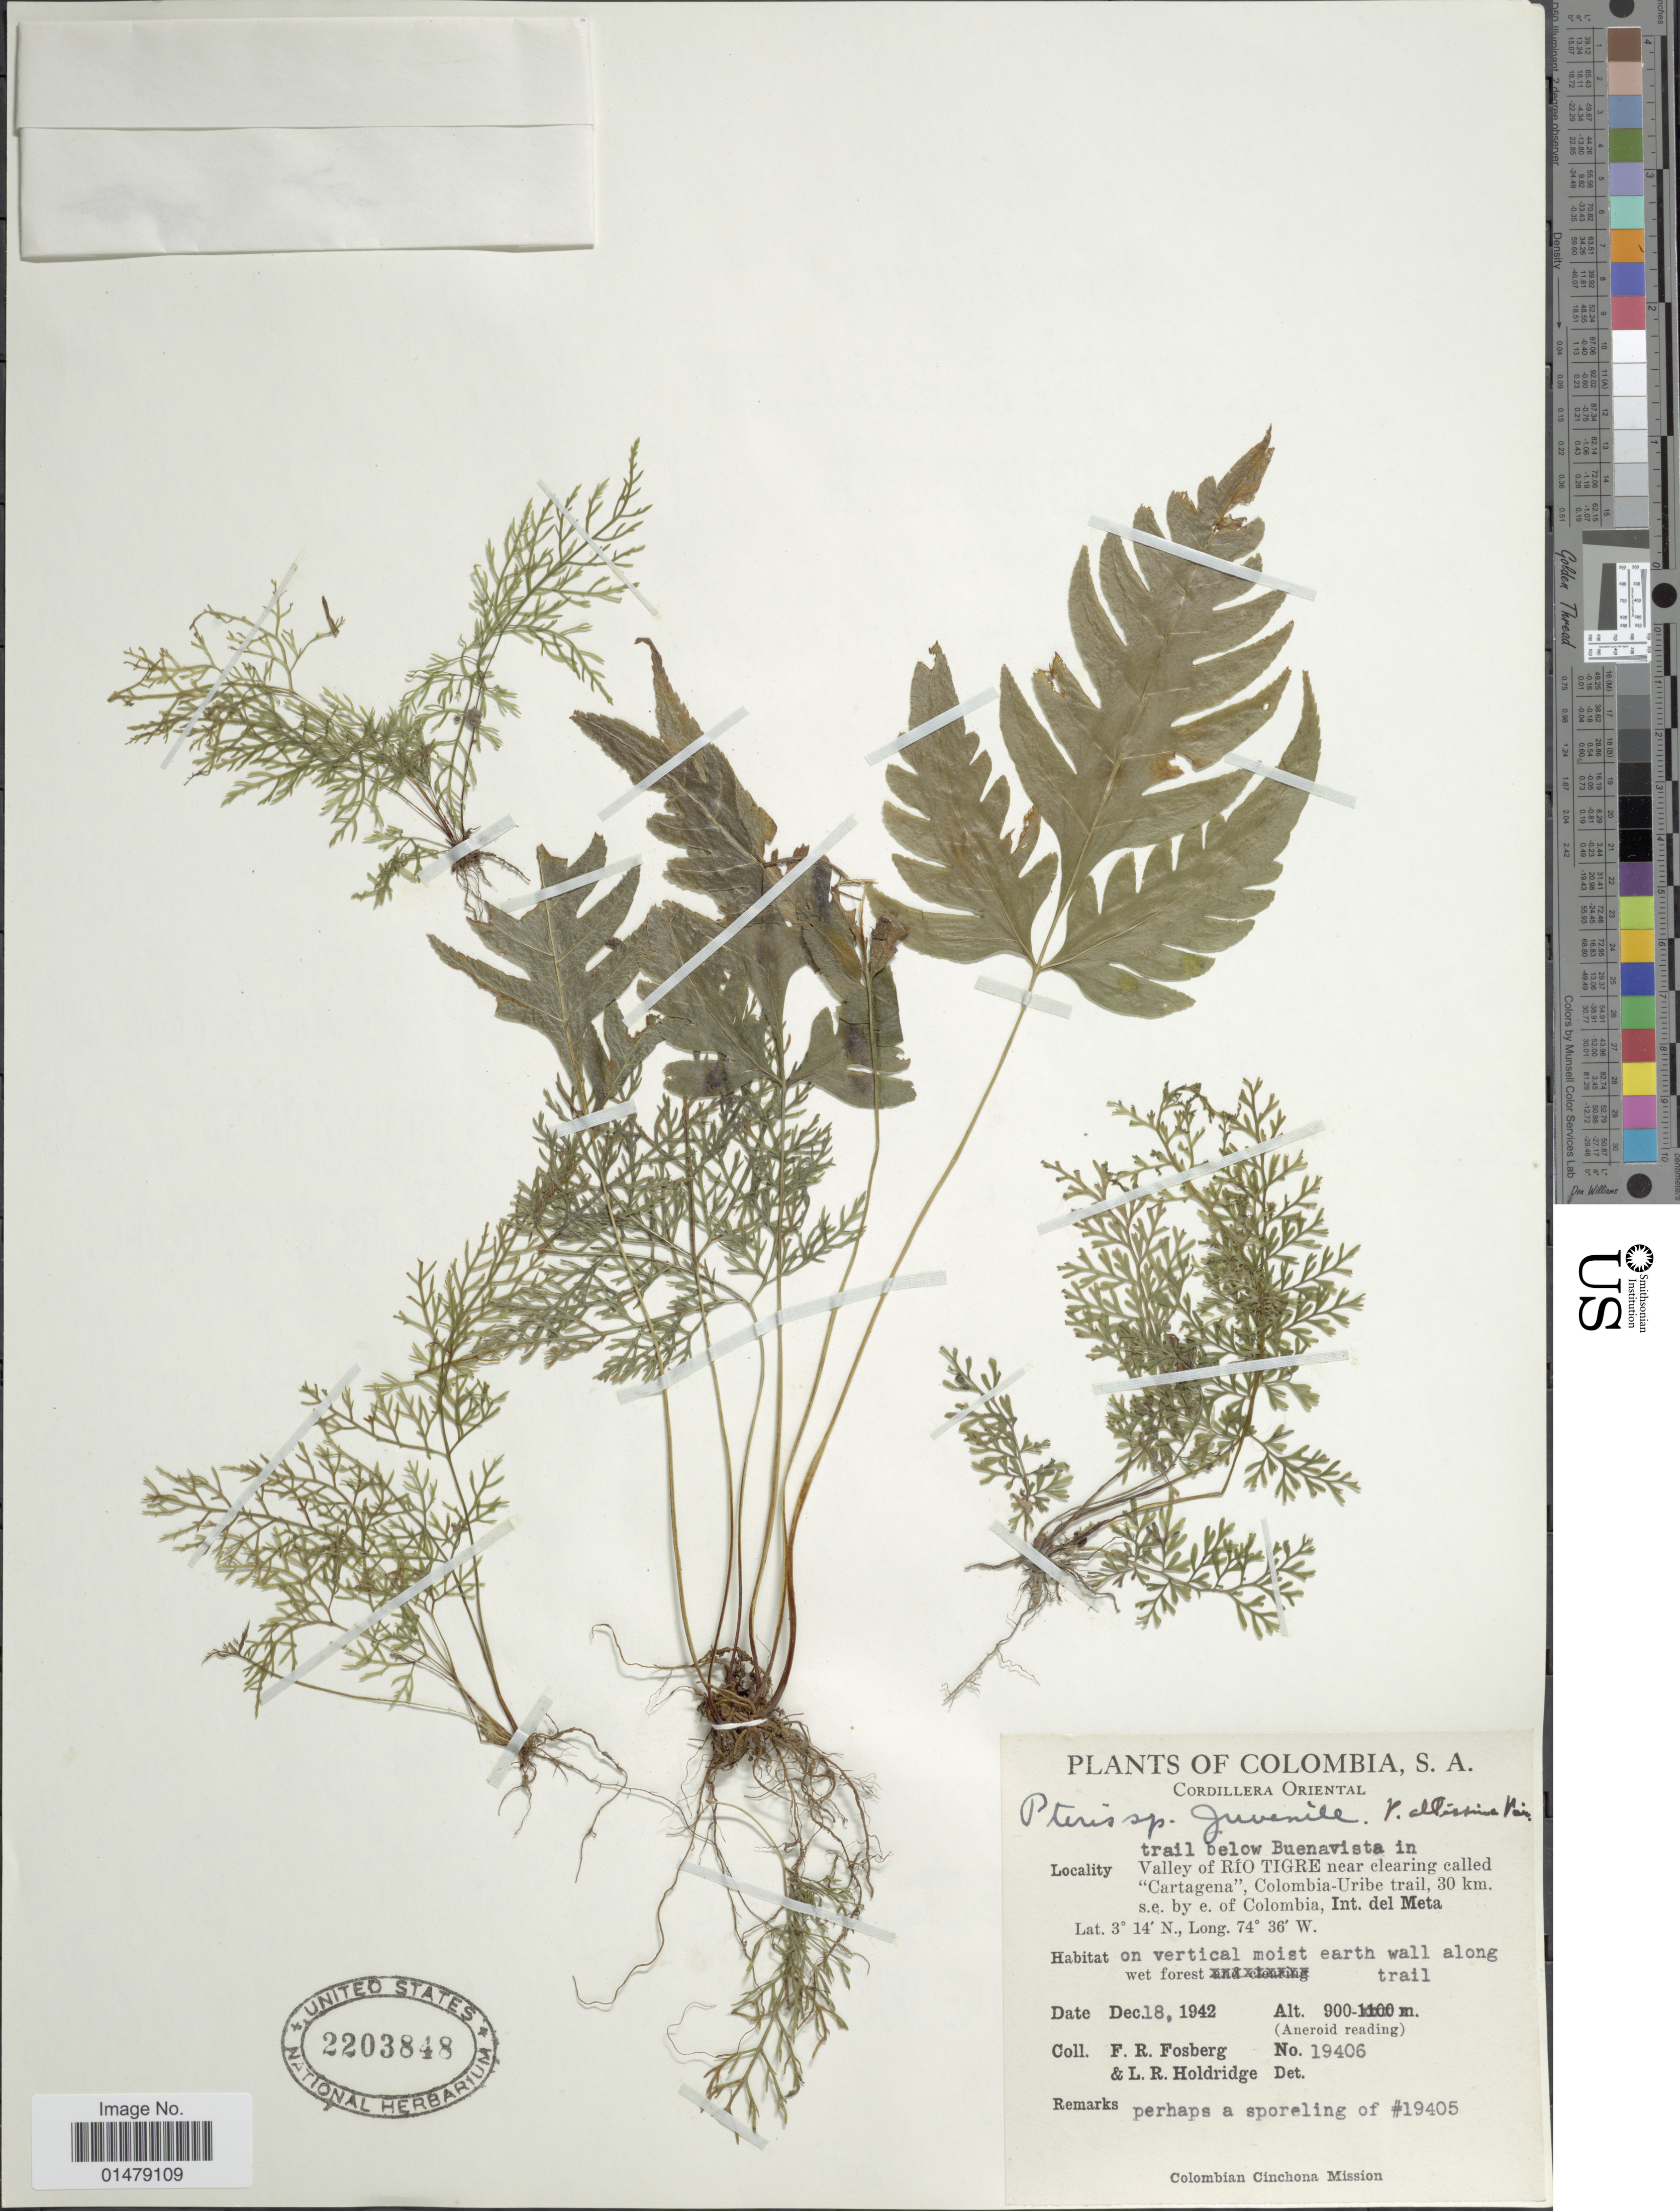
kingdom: Plantae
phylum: Tracheophyta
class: Polypodiopsida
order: Polypodiales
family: Pteridaceae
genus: Pteris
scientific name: Pteris altissima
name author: Poir.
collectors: F. R. Fosberg & L. Holdridge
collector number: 19406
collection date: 1942-12-18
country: Colombia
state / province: Meta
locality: S. A. Cordillera Oriental. Trail below Buenavista in valley of Rio Tigre near clearing called 'Cartagena', Colomboa-Uribe trail, 30 km. s.e. by e. of Colombia, Int. del Meta.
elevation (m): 900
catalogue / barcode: US 2203848